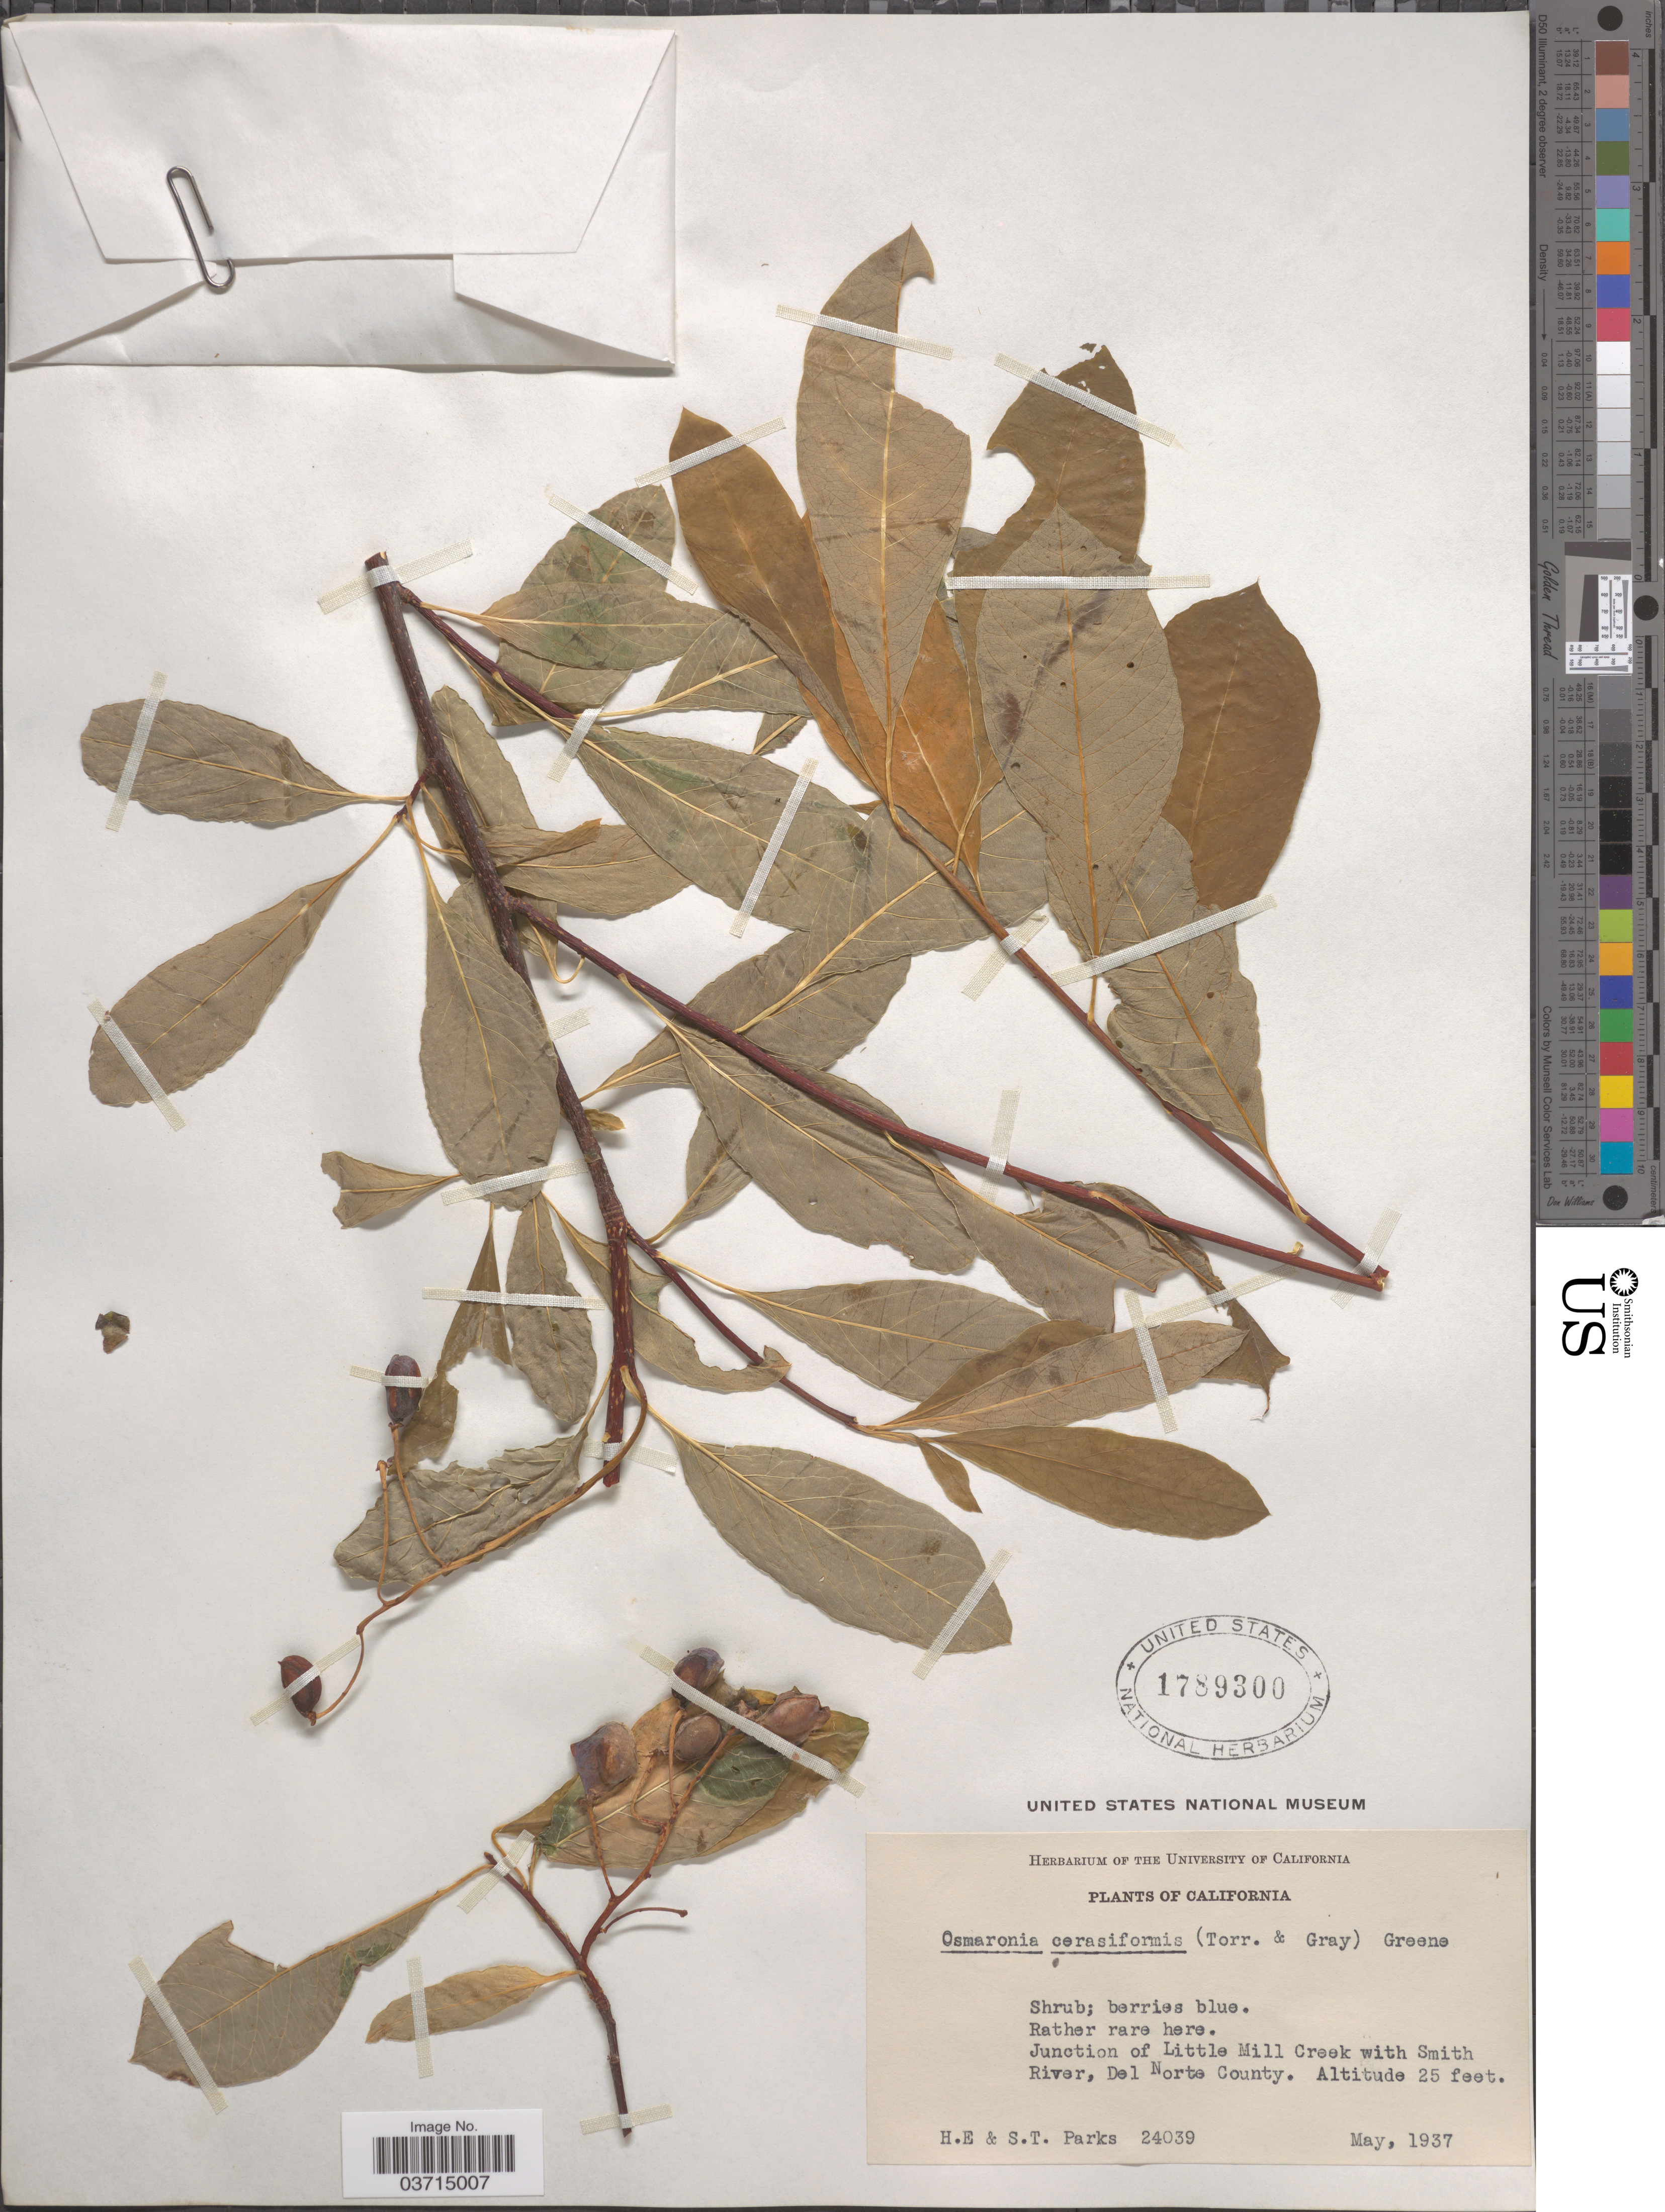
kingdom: Plantae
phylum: Tracheophyta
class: Magnoliopsida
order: Rosales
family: Rosaceae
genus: Oemleria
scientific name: Oemleria cerasiformis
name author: (Torr. & A. Gray ex Hook. & Arn.) J.W. Landon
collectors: H. E. Parks & S. Parks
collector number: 24039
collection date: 1937-05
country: United States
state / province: California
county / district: Del Norte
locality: Junction of Little Mill Creek with Smith River, Del Norte County.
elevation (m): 8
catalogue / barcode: US 1789300